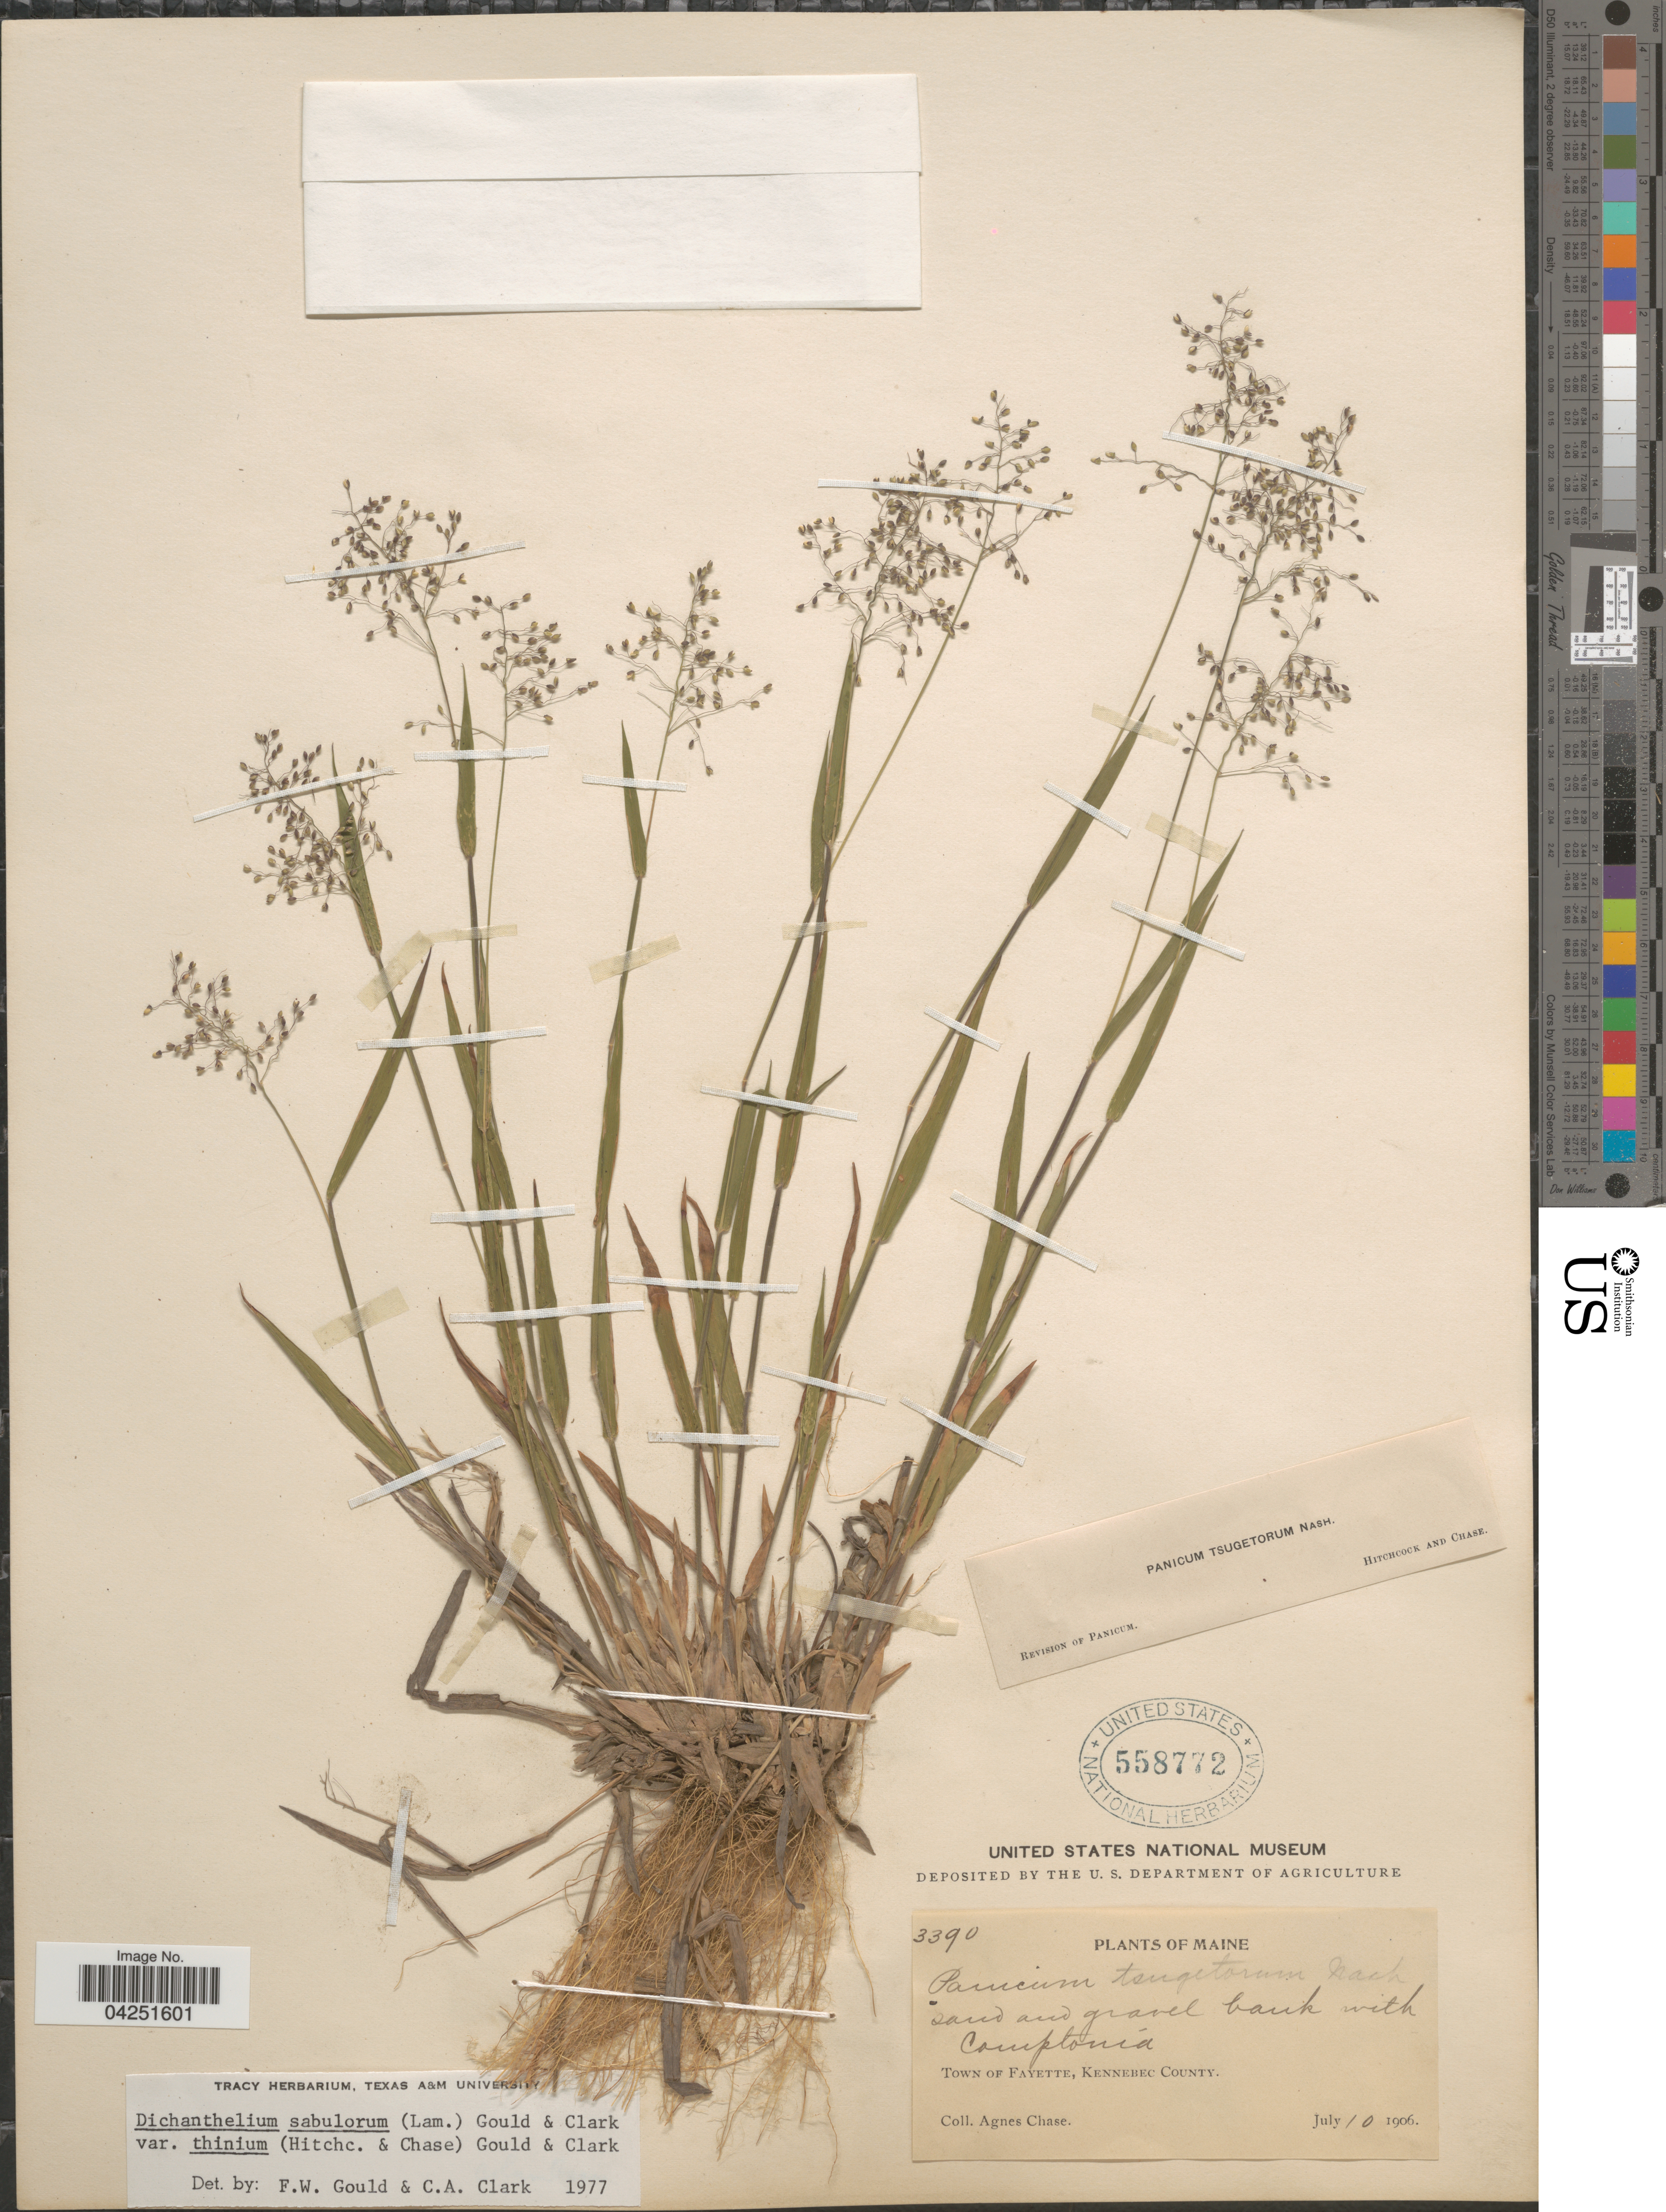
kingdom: Plantae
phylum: Tracheophyta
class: Liliopsida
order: Poales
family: Poaceae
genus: Dichanthelium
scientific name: Dichanthelium acuminatum var. acuminatum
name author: (Sw.) Gould & C.A. Clark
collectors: A. Chase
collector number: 3390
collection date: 1906-07-10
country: United States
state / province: Maine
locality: Town of Fayette, Kennebec County.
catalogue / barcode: US 558772